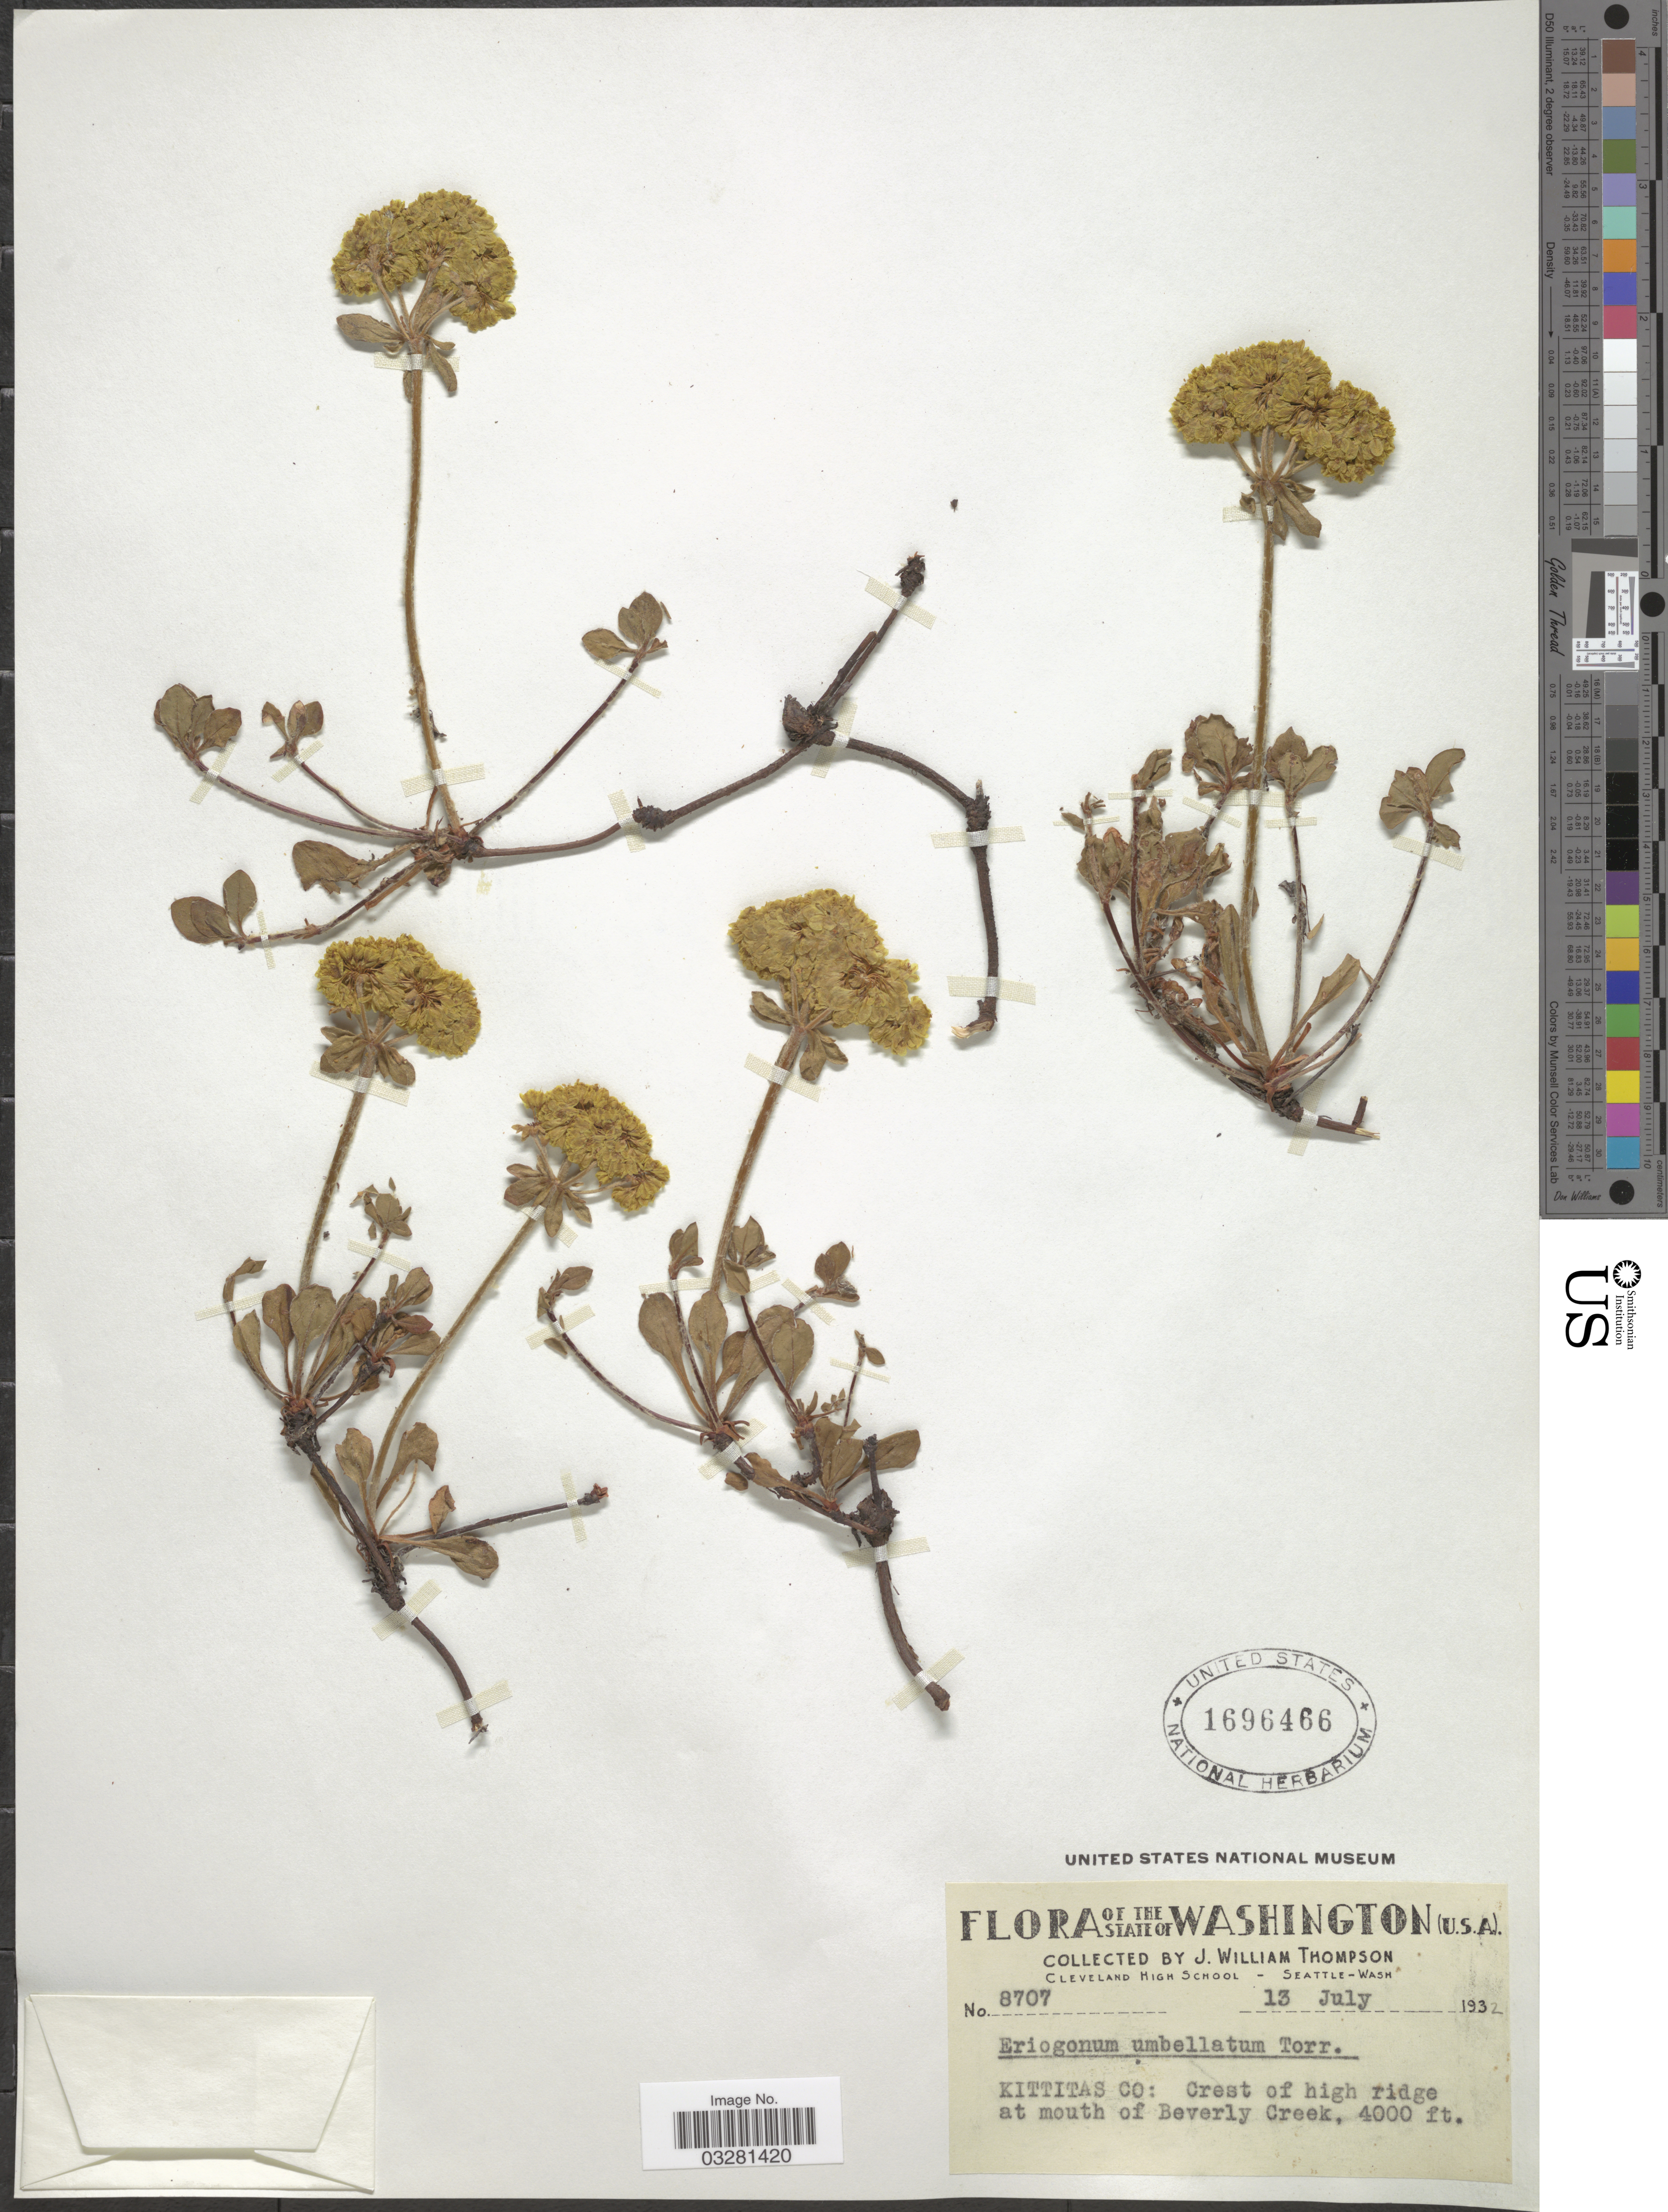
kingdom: Plantae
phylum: Tracheophyta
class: Magnoliopsida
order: Caryophyllales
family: Polygonaceae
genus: Eriogonum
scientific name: Eriogonum biumbellatum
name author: Rydb.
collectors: J. W. Thompson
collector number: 8707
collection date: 1932-07-13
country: United States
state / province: Washington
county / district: Kittitas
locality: Kittitas Co: Crest of high ridge at mouth of Beverly Creek.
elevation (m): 1219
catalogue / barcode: US 1696466